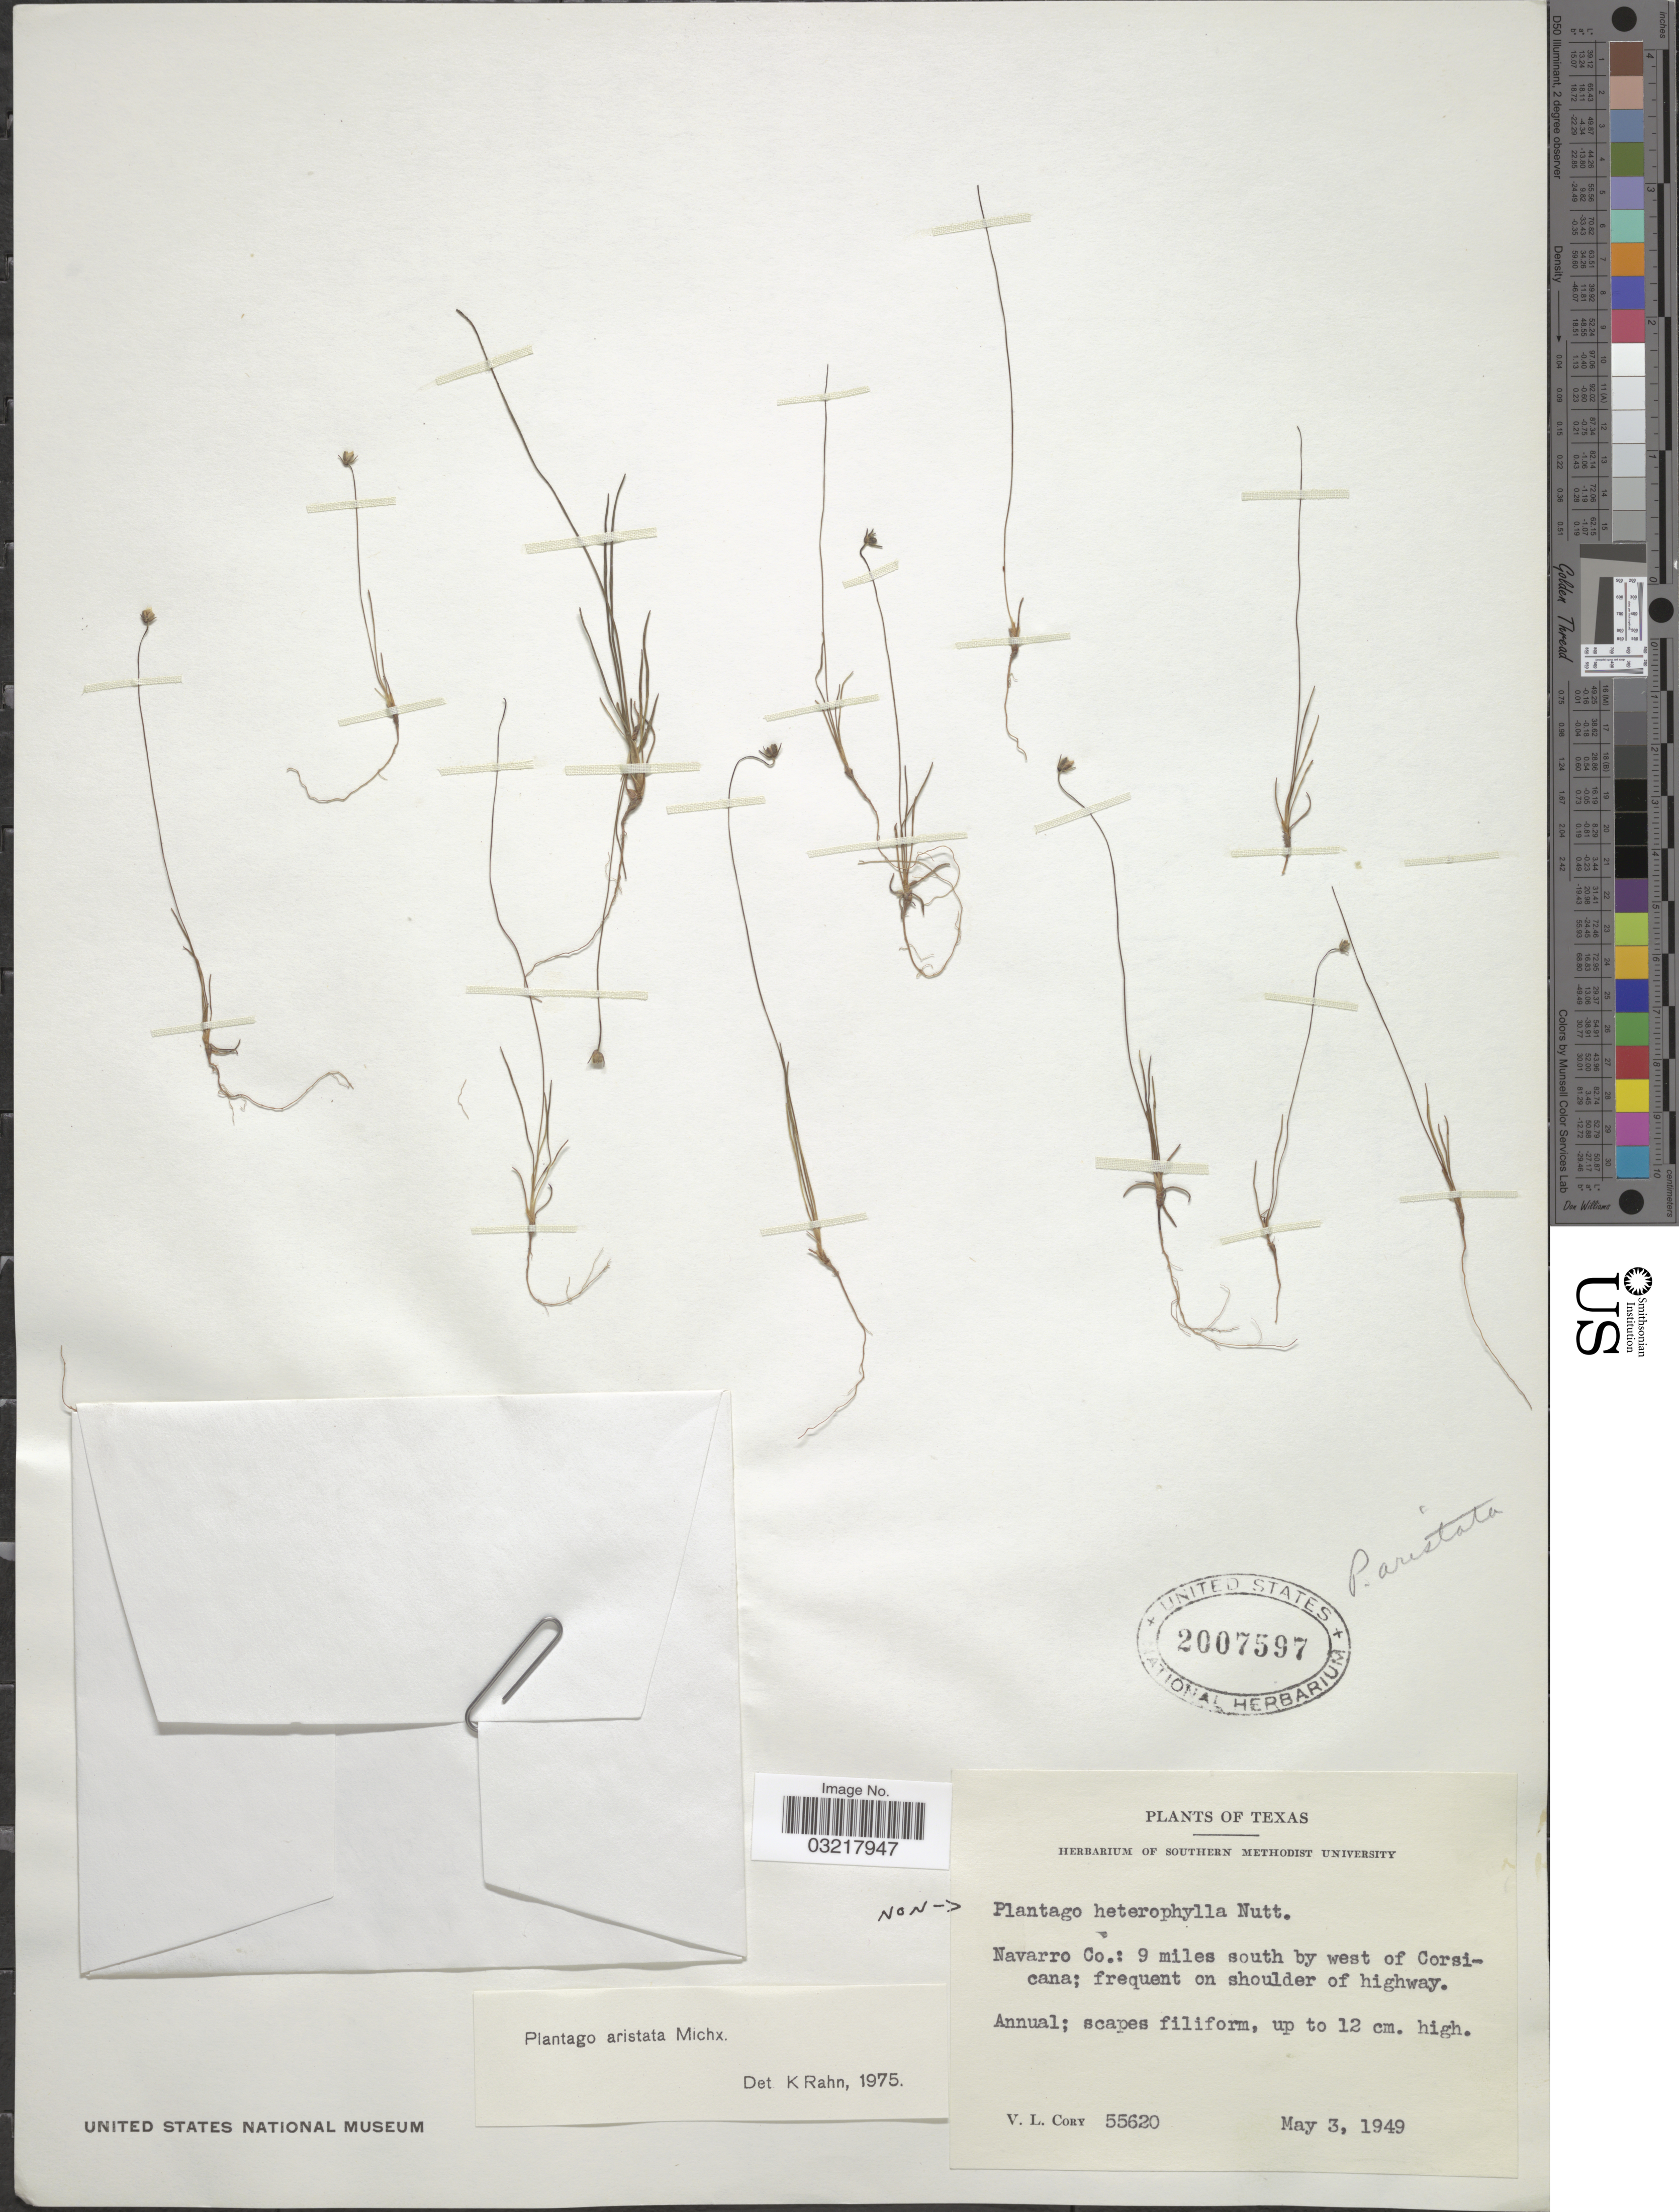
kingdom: Plantae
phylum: Tracheophyta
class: Magnoliopsida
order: Lamiales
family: Plantaginaceae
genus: Plantago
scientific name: Plantago aristata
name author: Michx.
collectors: V. Cory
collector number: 55620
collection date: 1949-05-03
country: United States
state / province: Texas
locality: Navarro Co.: 9 miles south by west of Corsicana.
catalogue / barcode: US 2007597